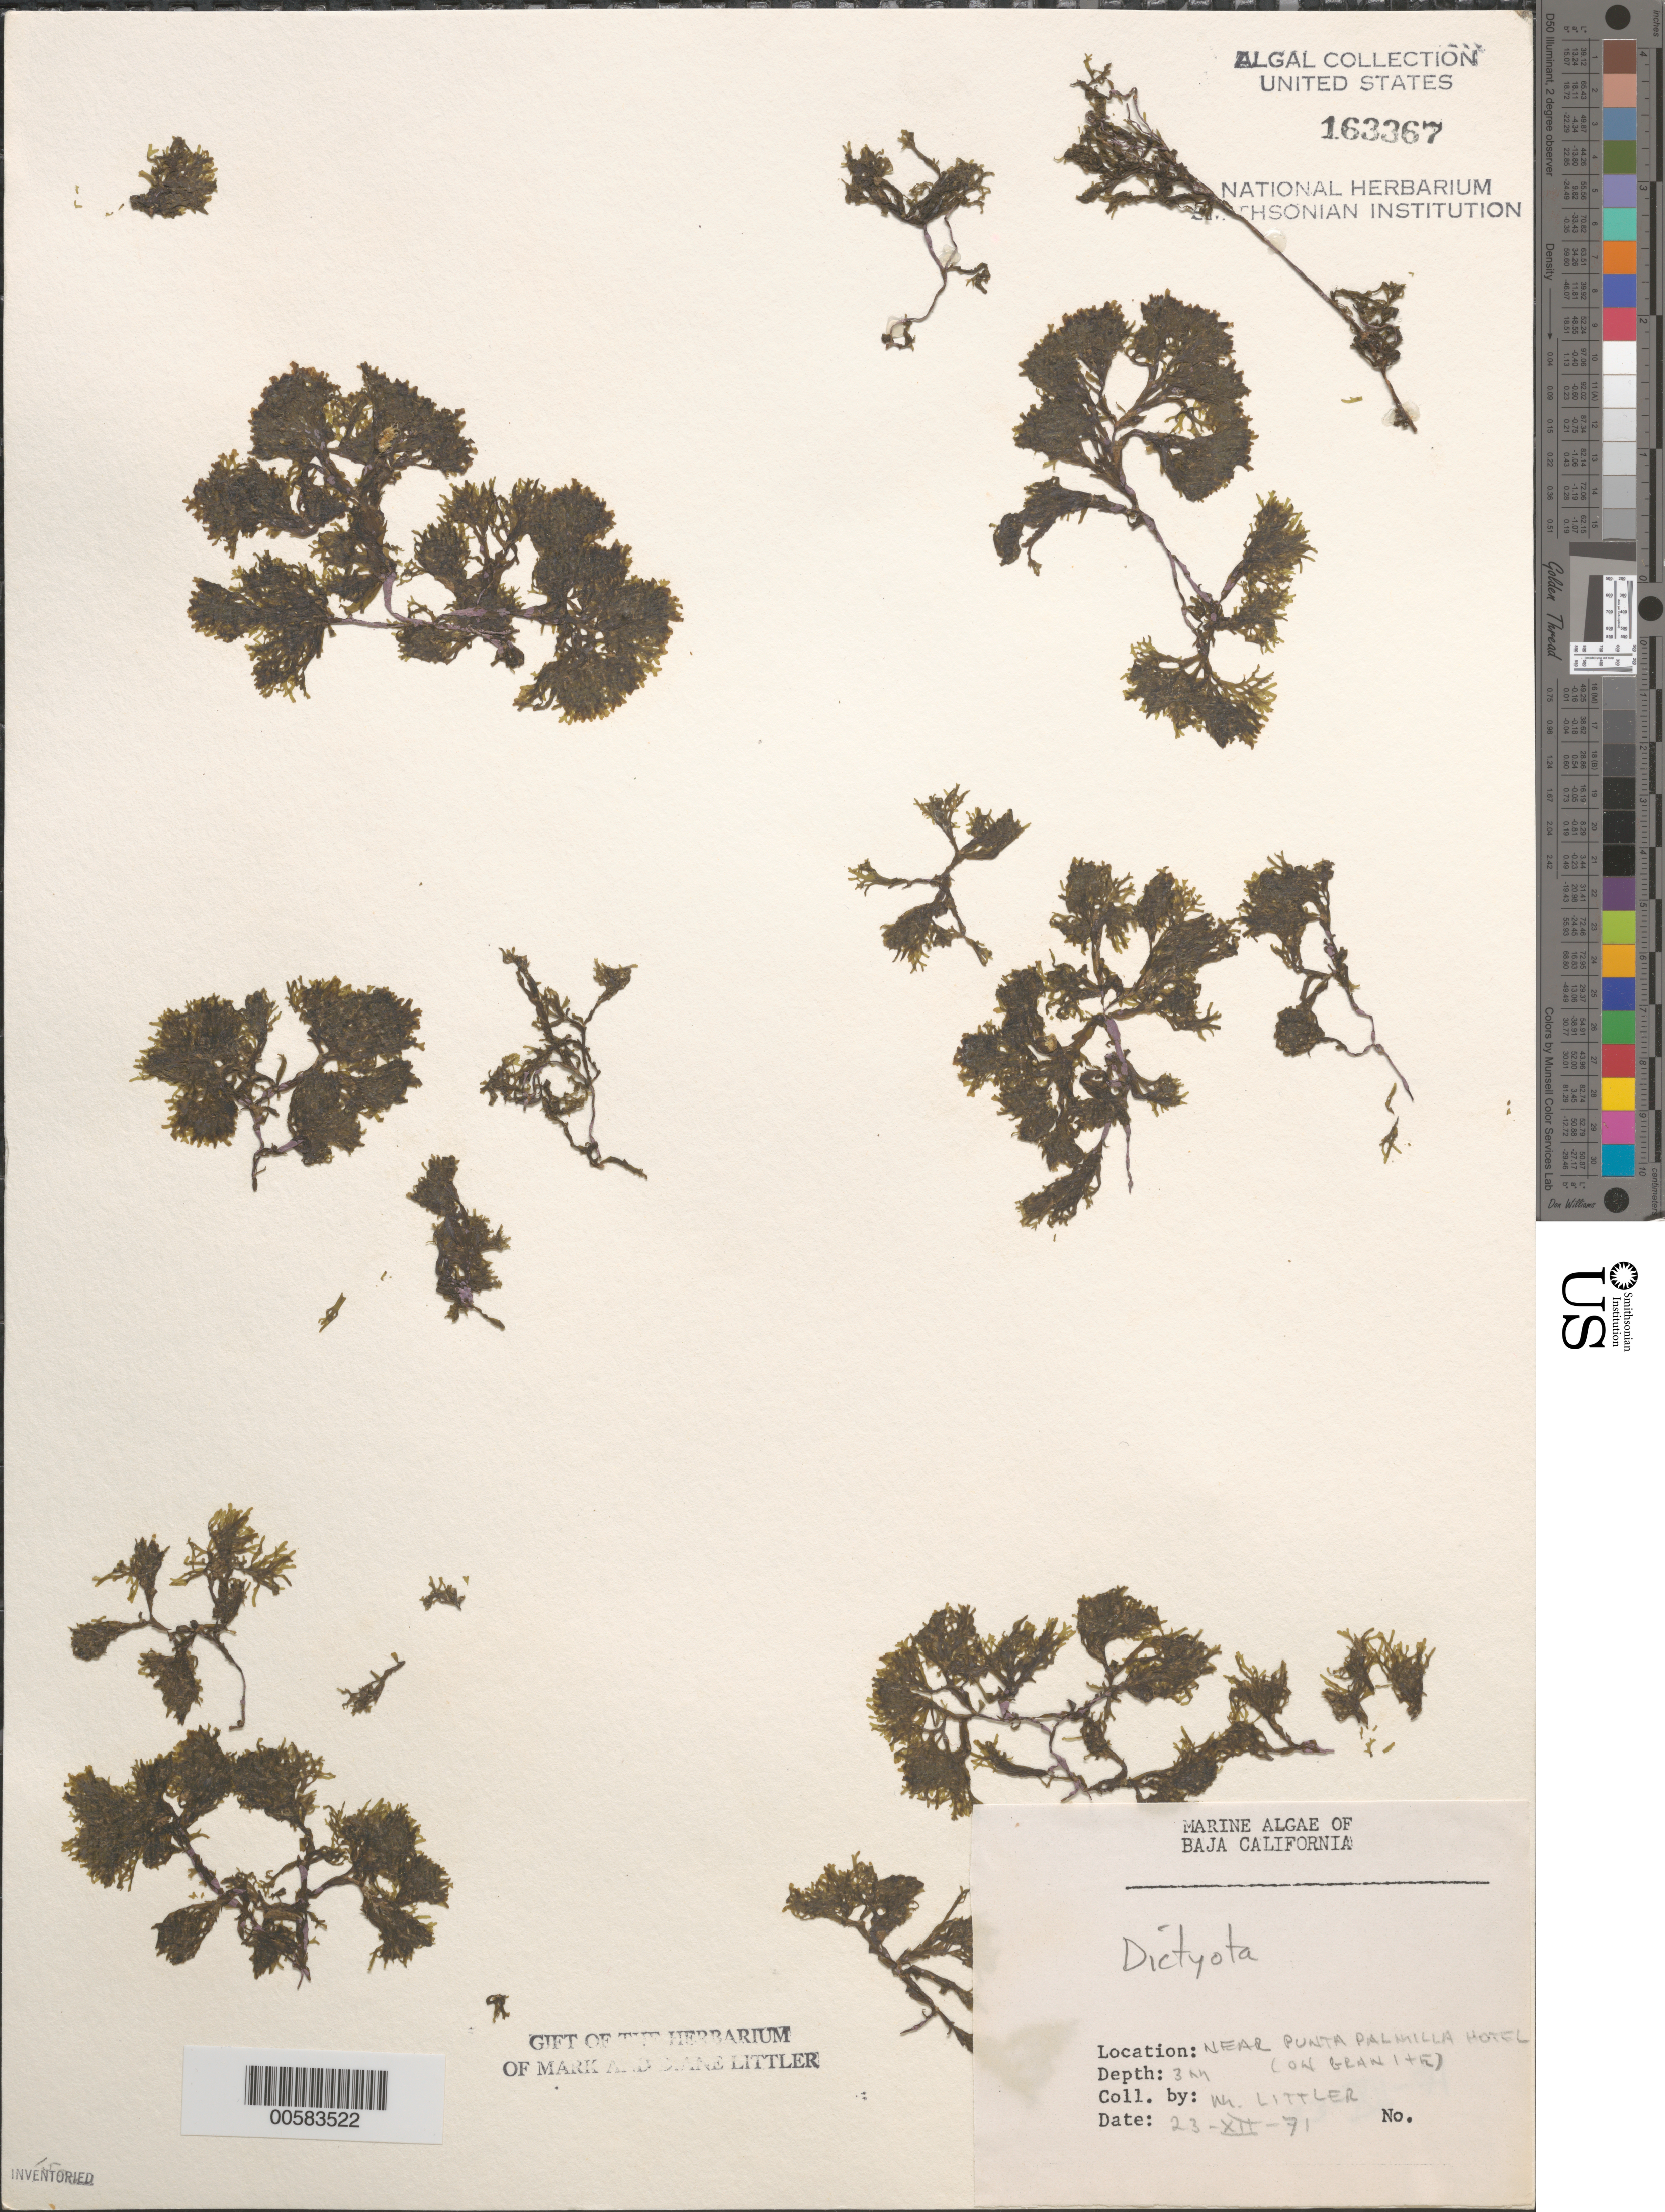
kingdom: Chromista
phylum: Ochrophyta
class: Phaeophyceae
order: Dictyotales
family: Dictyotaceae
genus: Dictyota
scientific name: Dictyota sp.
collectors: M. M. Littler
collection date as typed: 23 Dec 1971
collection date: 1971-12-23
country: Mexico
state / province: Baja California Sur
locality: Punta Palmilla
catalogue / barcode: US 163367